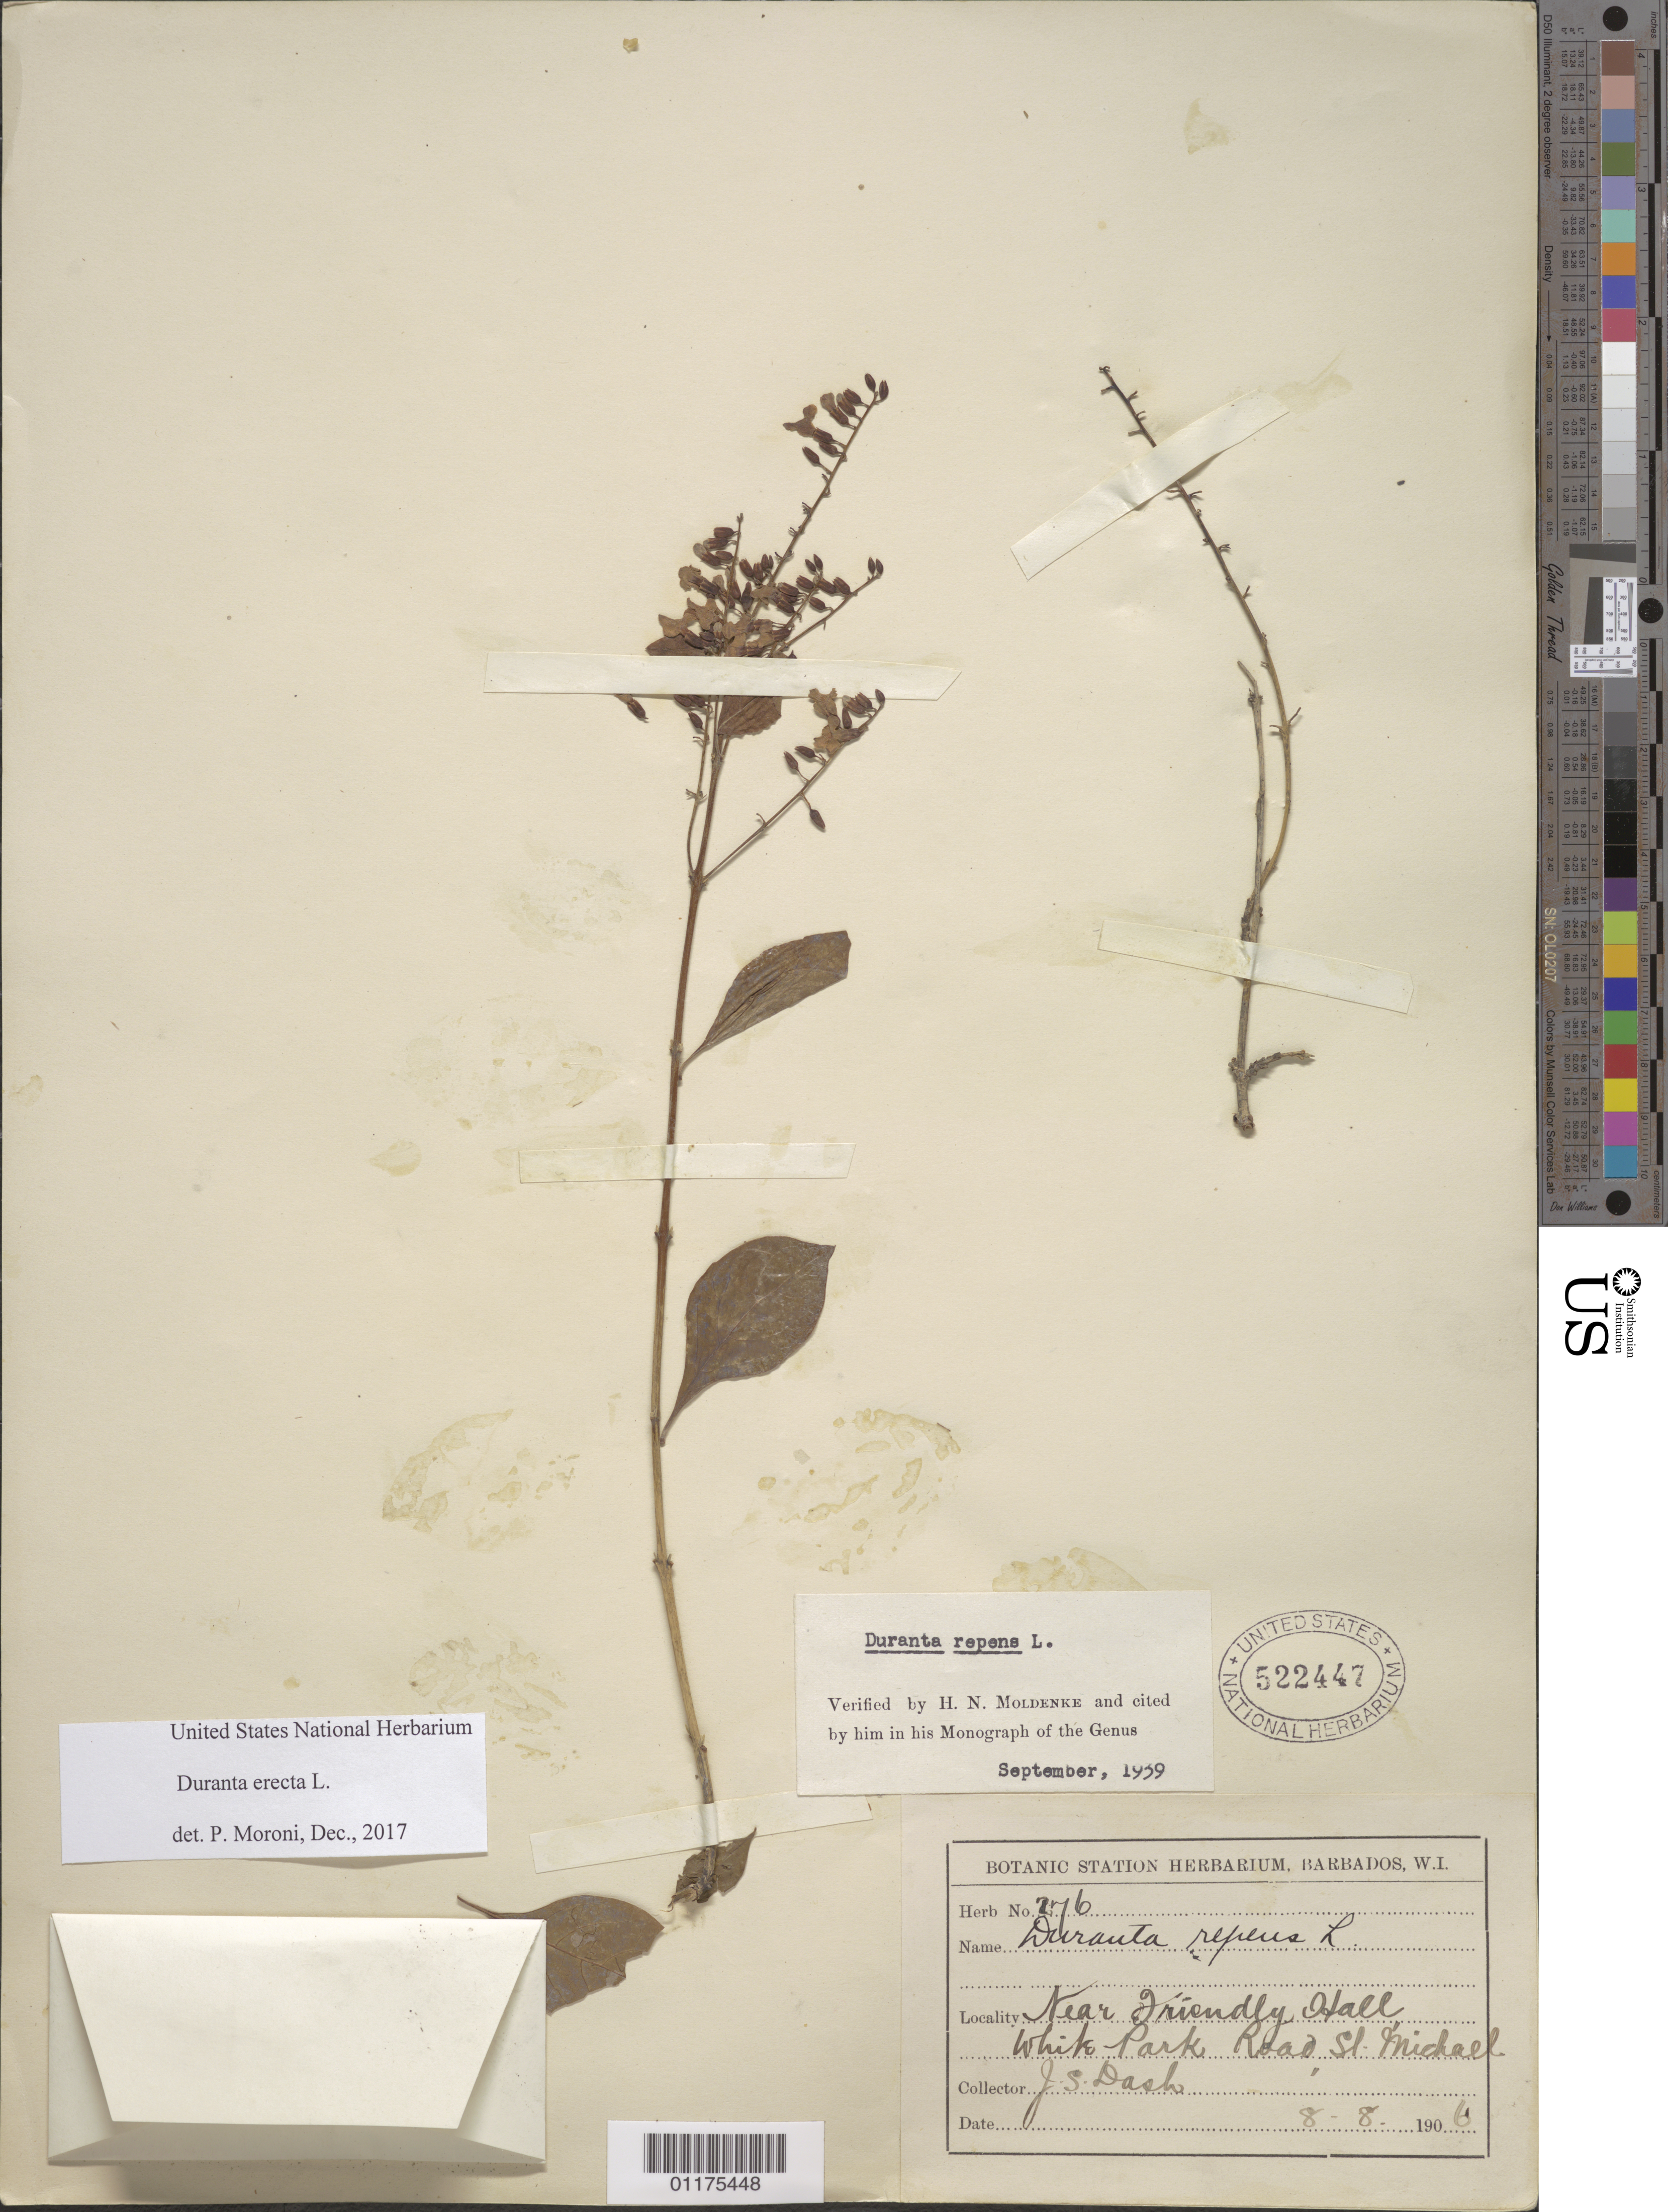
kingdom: Plantae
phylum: Tracheophyta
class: Magnoliopsida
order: Lamiales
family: Verbenaceae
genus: Duranta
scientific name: Duranta repens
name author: L.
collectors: J. Dash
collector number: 276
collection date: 1906-08-08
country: Barbados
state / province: Saint Michael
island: Barbados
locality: Whik Park Road, near Friendly Hall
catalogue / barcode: US 522447